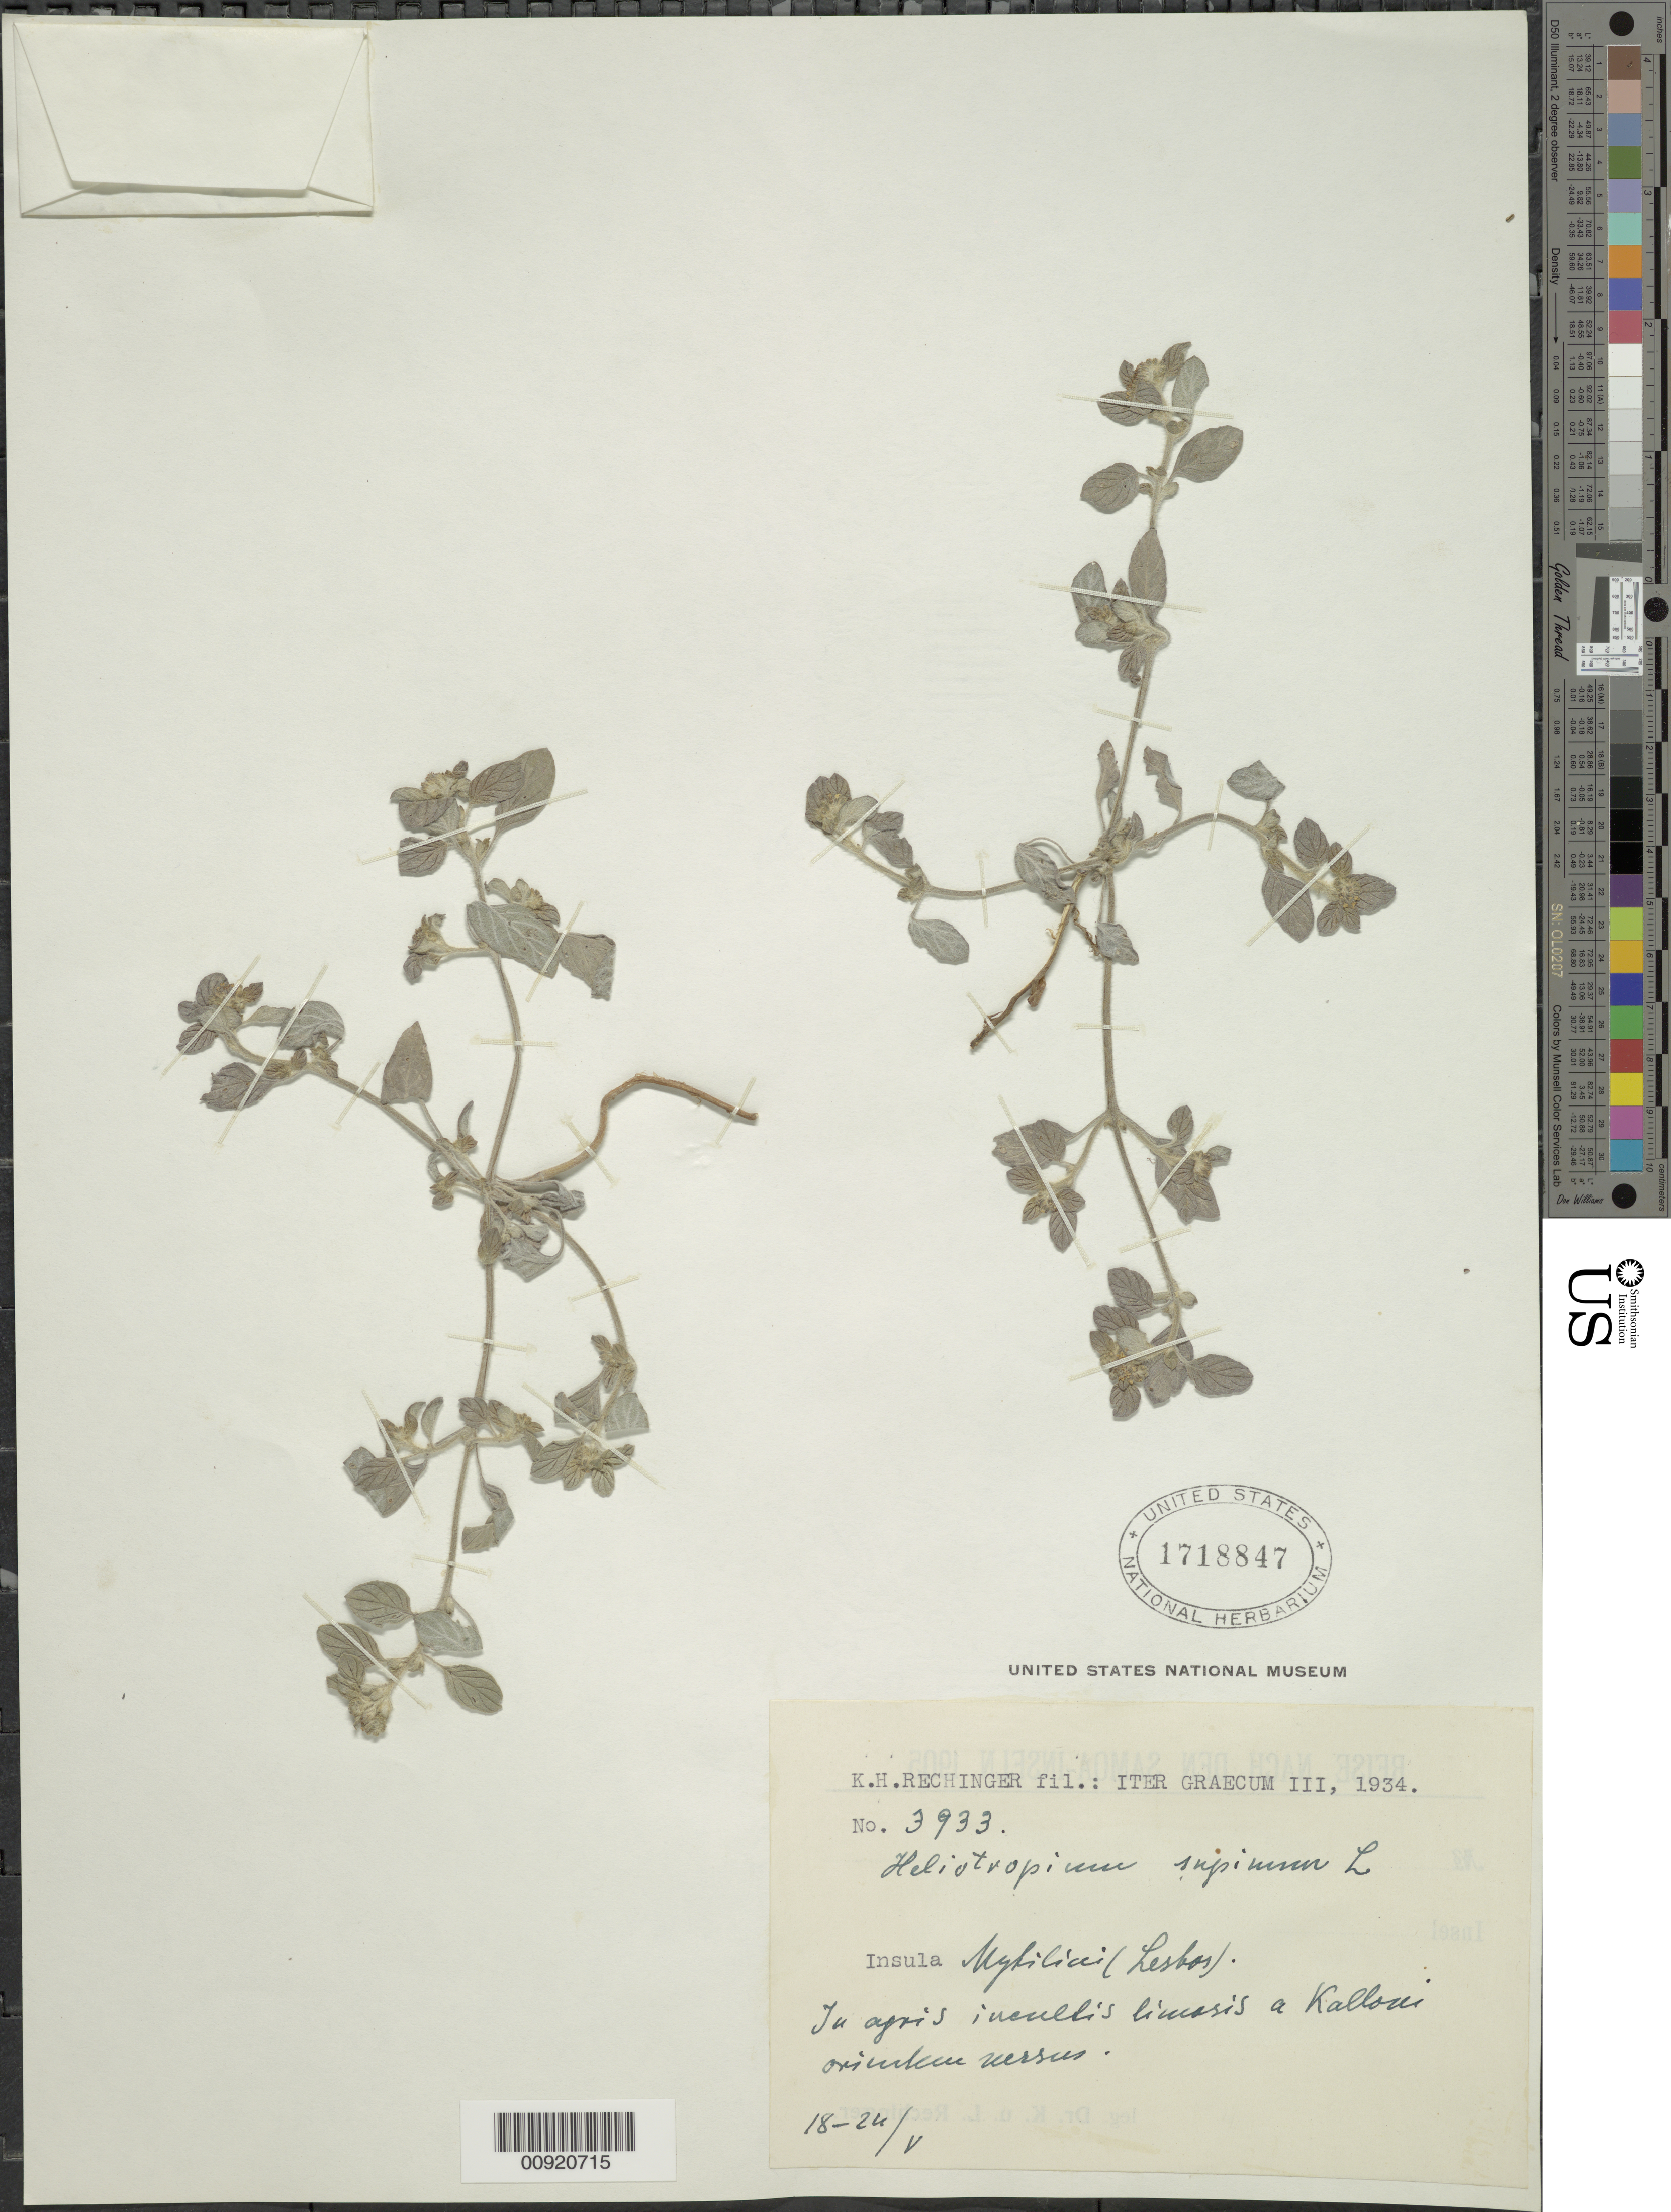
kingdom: Plantae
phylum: Tracheophyta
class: Magnoliopsida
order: Boraginales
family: Heliotropiaceae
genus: Heliotropium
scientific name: Heliotropium supinum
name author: L.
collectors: K. H. Rechinger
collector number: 3933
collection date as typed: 18 May 1934 and 24 May 1934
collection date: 1934-05-18,1934-05-24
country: Greece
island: Lesbos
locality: In agris incultis liucasis a Kalloui oniculcue versus.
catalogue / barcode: US 1718847